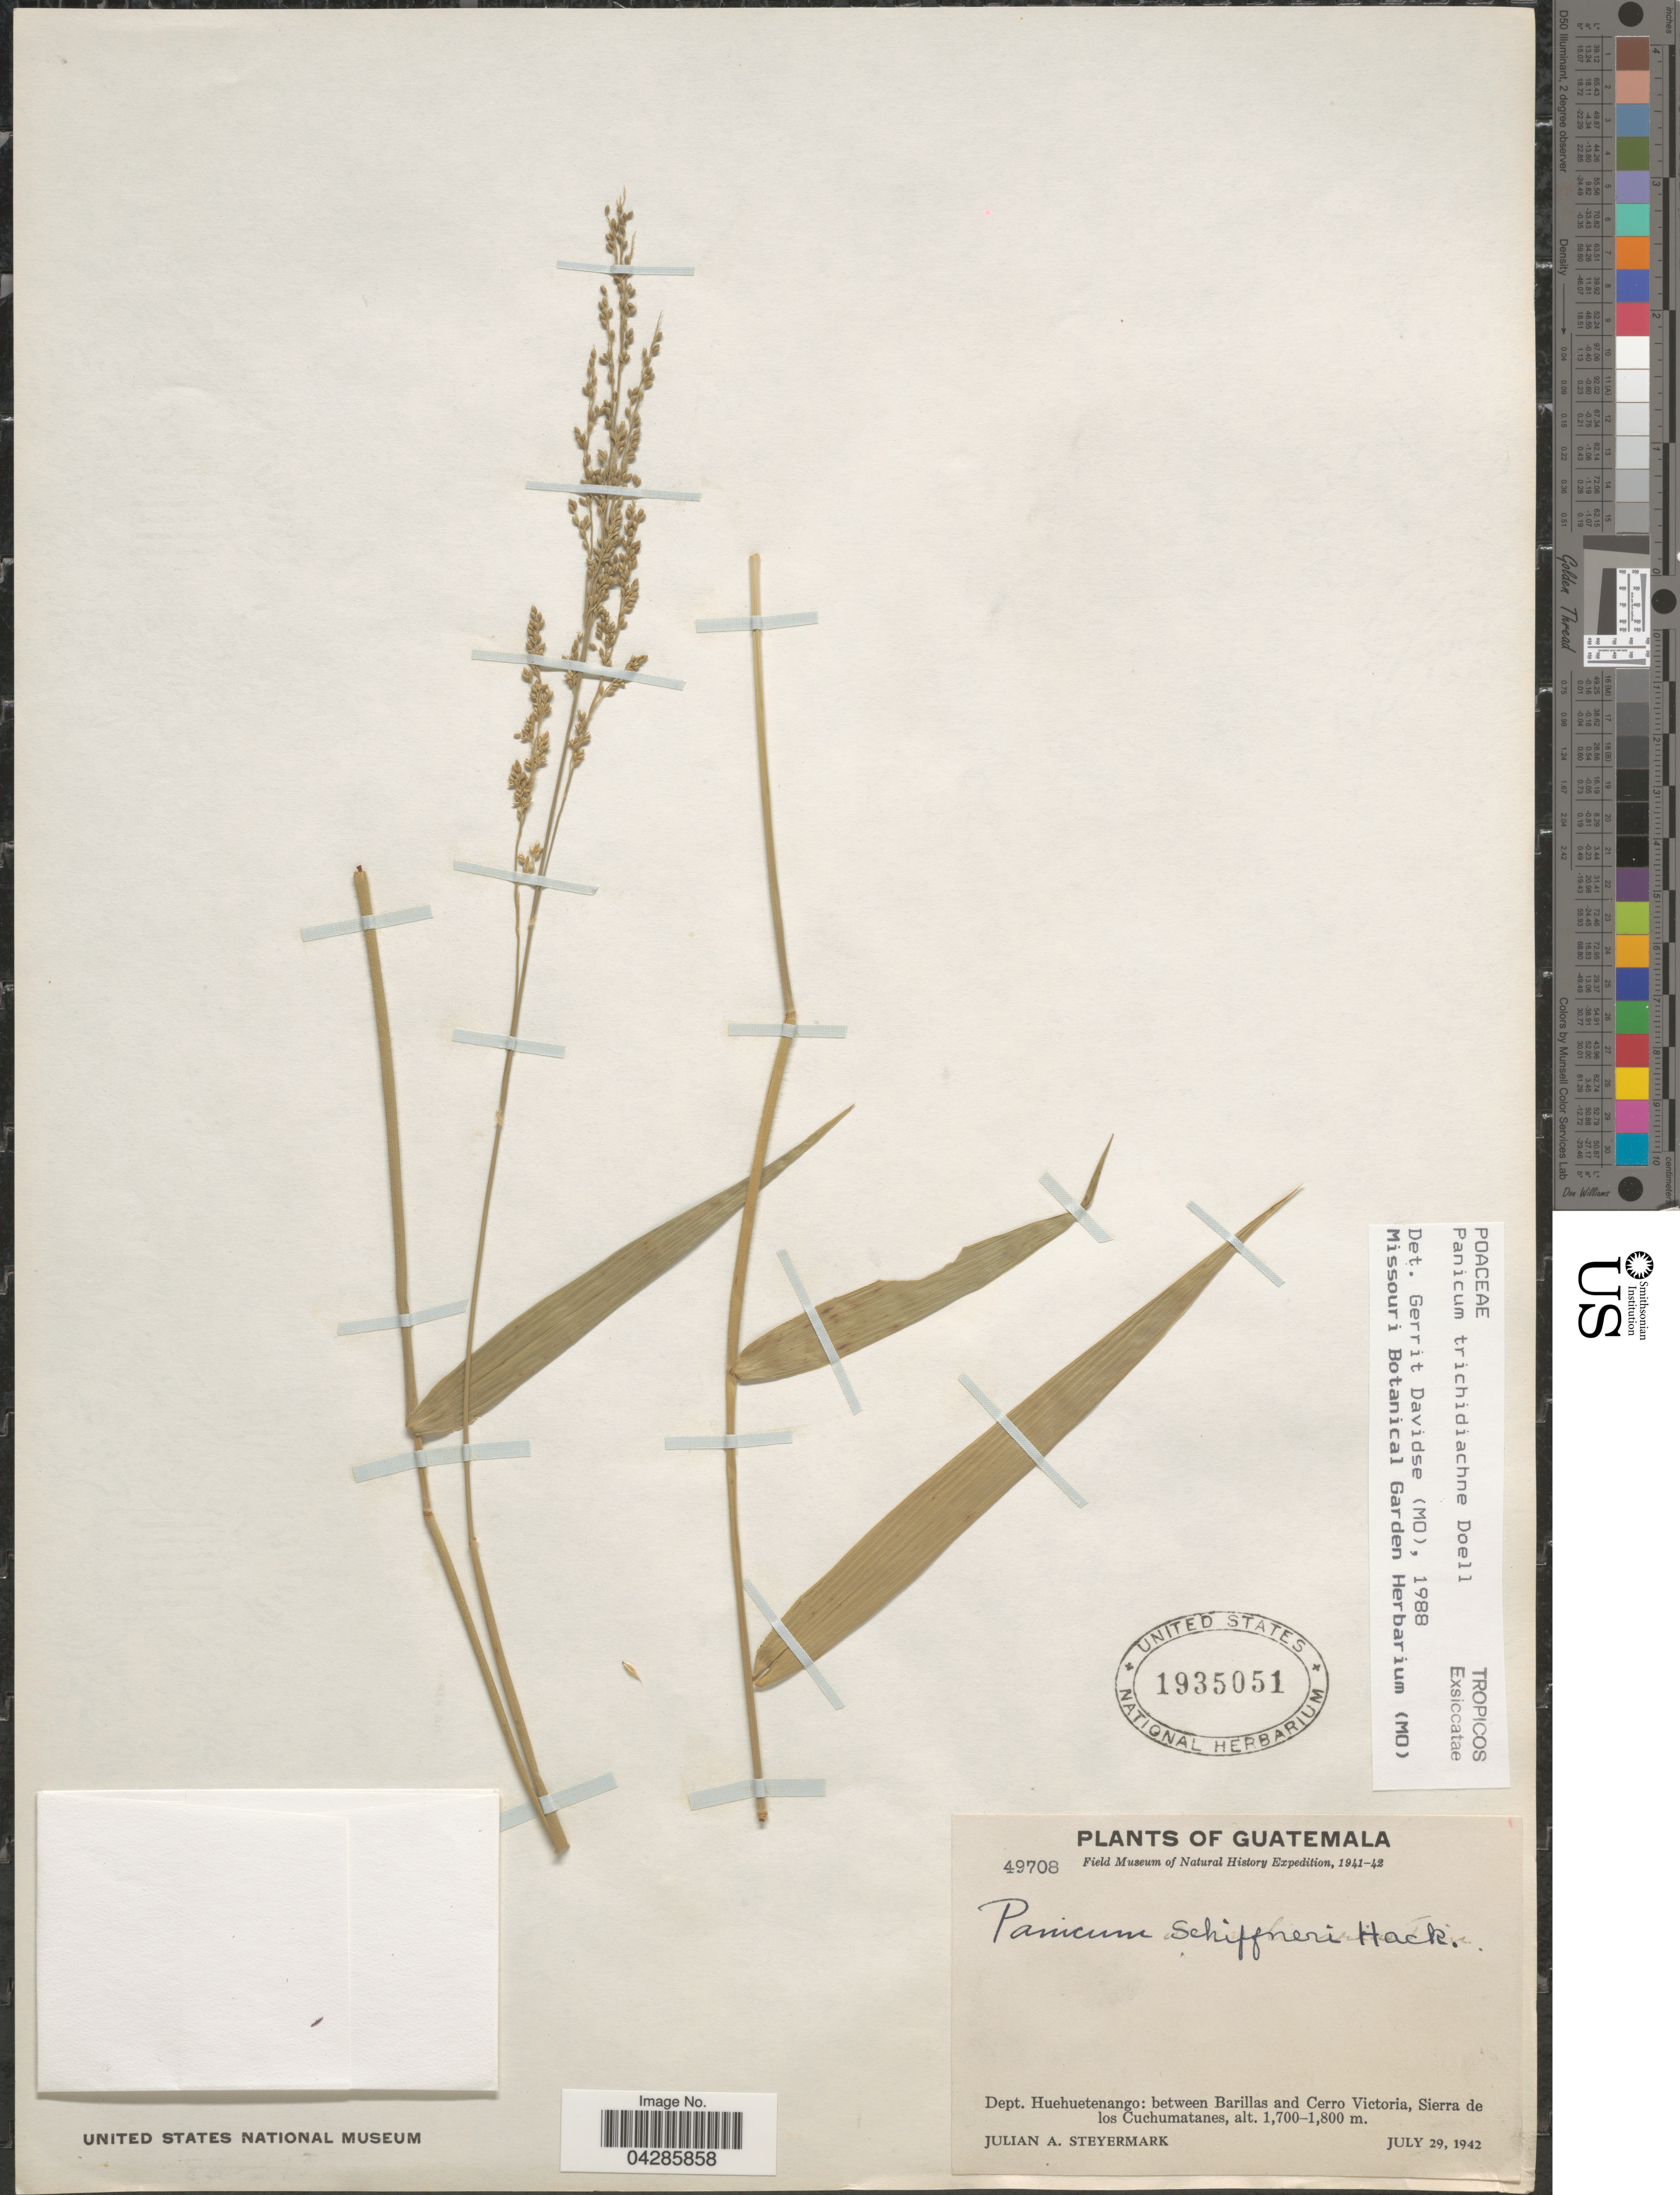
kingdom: Plantae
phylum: Tracheophyta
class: Liliopsida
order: Poales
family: Poaceae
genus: Morronea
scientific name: Morronea trichidiachnis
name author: (Döll) Zuloaga & Scataglini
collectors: J. Steyermark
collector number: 49708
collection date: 1942-07-29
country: Guatemala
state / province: Huehuetenango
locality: Field Museum of Natural History Expedition, 1941-42. Dept. Huehuetenango: between Barillas andCerro Victoria, Sierra de los Cuchumatanes.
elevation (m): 1700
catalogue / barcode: US 1935051